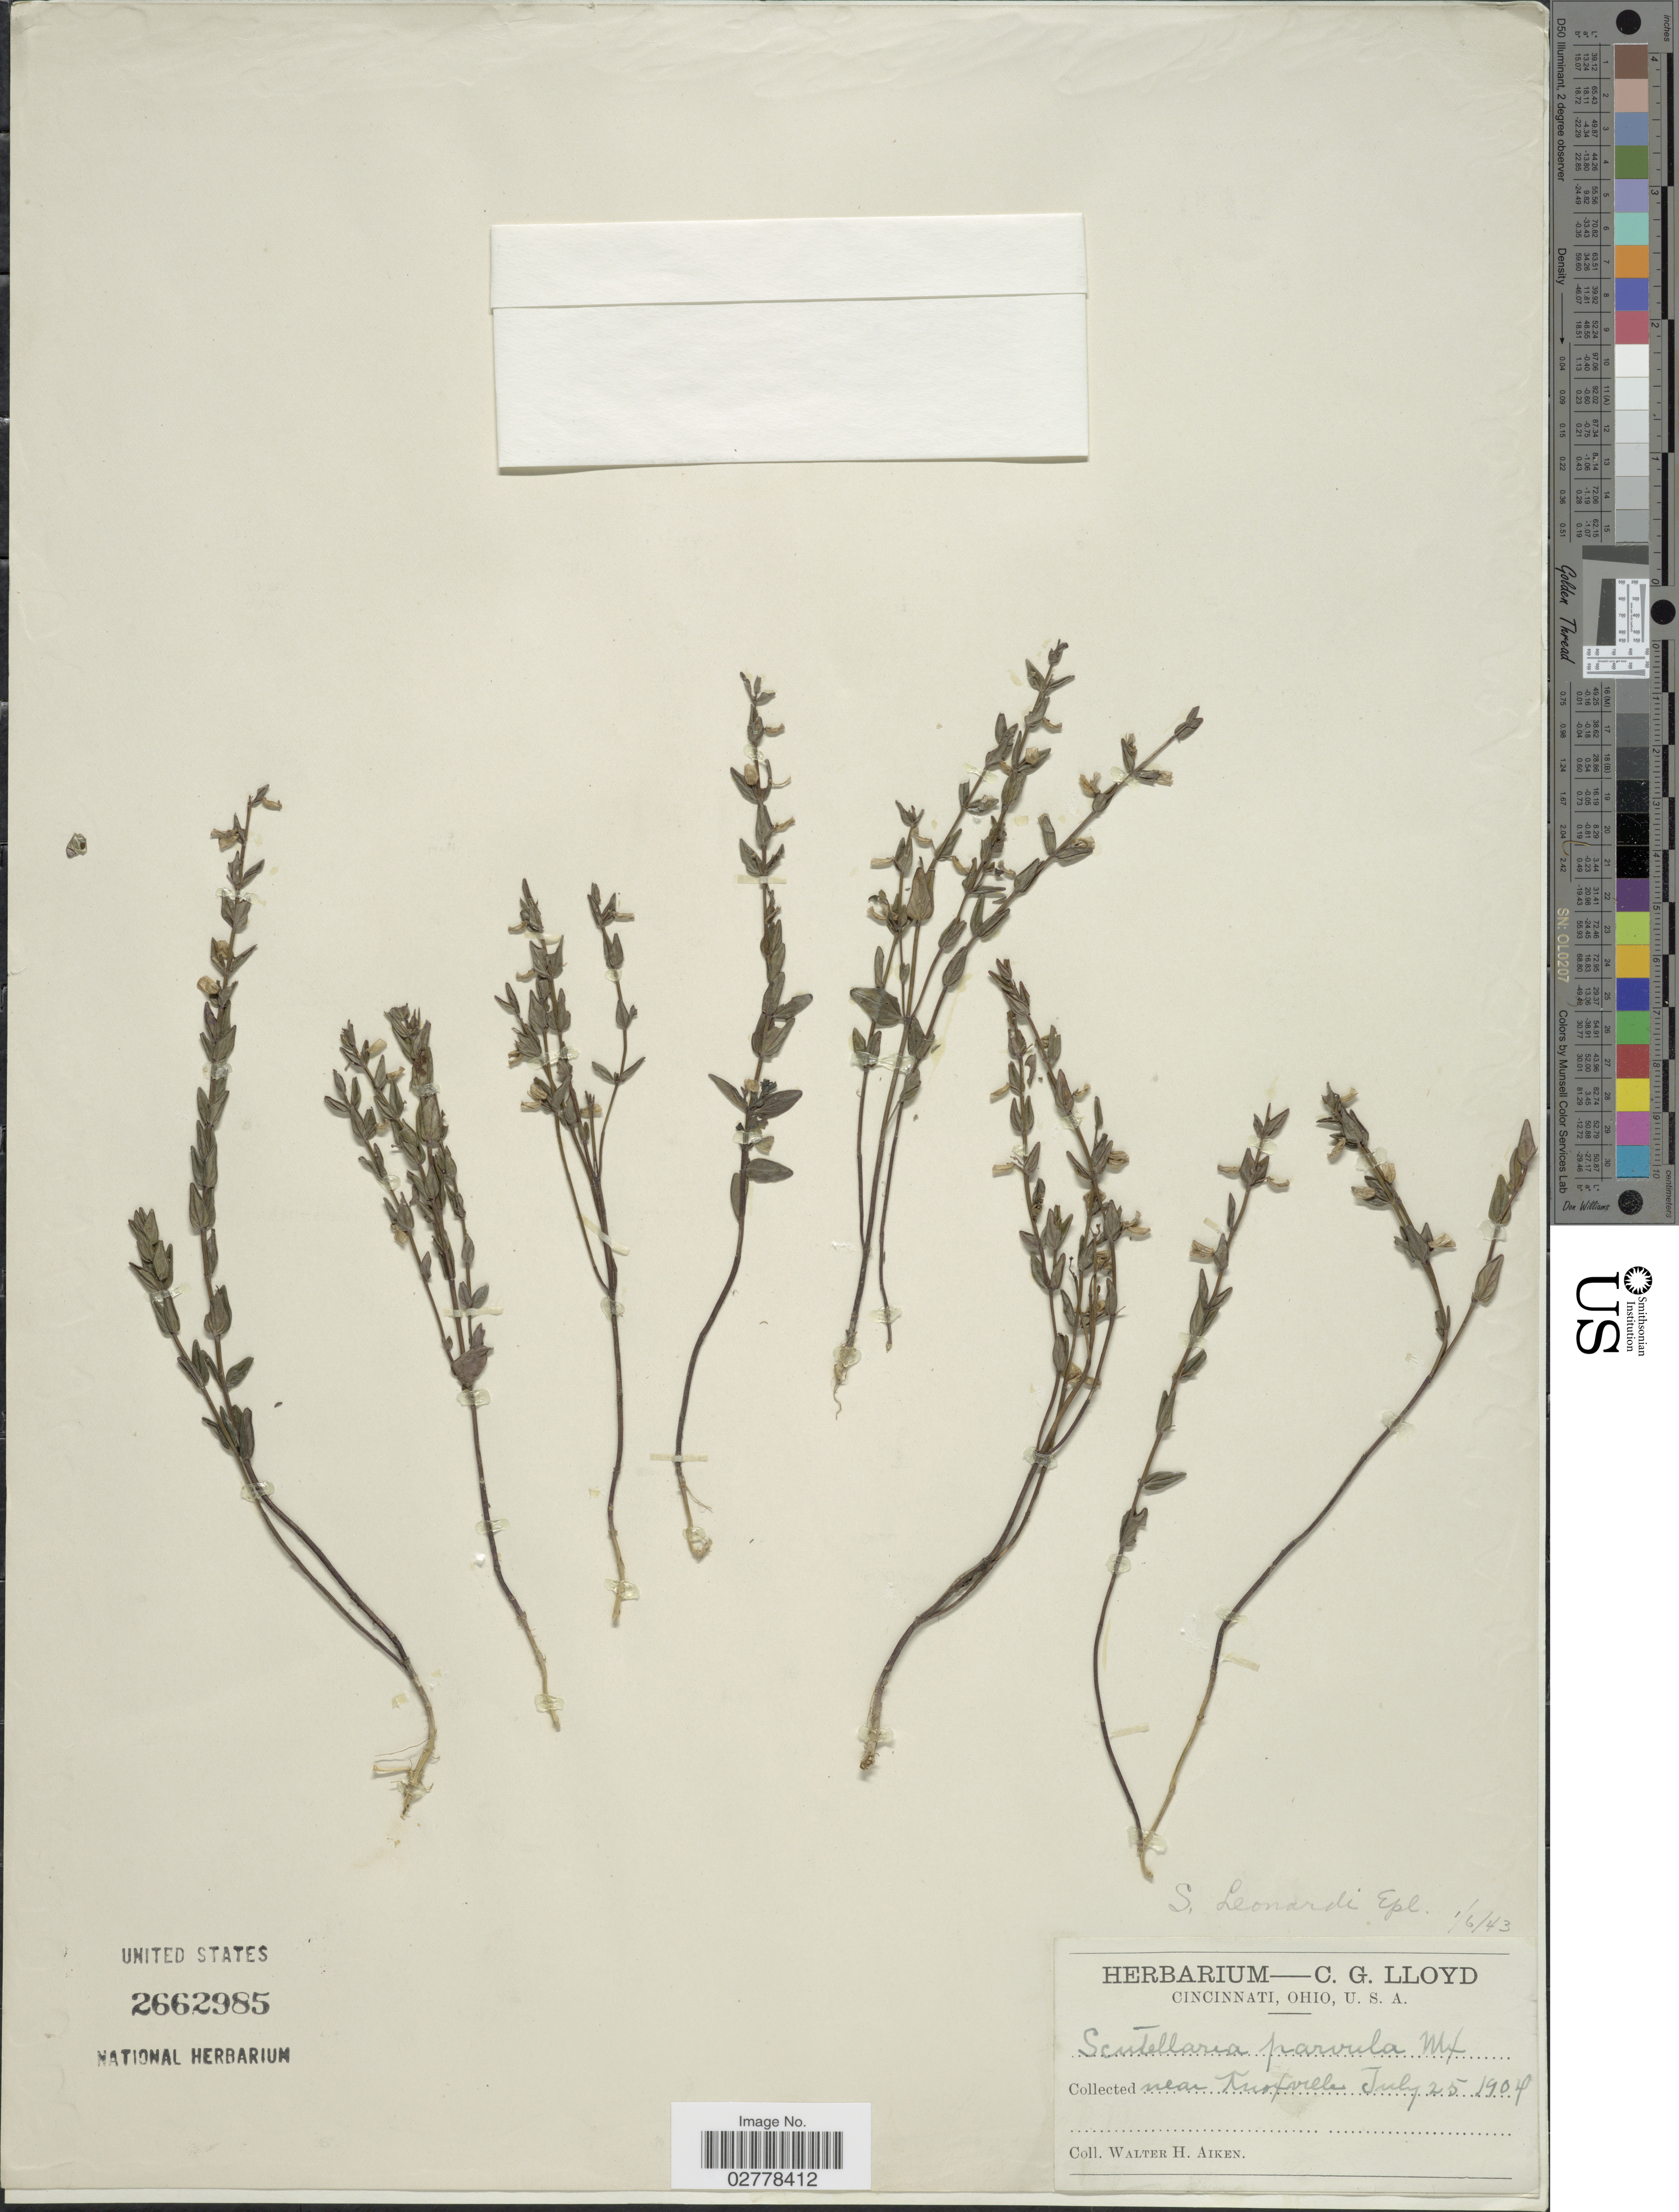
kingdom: Plantae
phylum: Tracheophyta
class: Magnoliopsida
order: Lamiales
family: Lamiaceae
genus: Scutellaria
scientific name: Scutellaria leonardii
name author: Epling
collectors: W. Aiken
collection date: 1904-07-25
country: United States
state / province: Ohio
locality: Near Knoxville.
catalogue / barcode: US 2662985